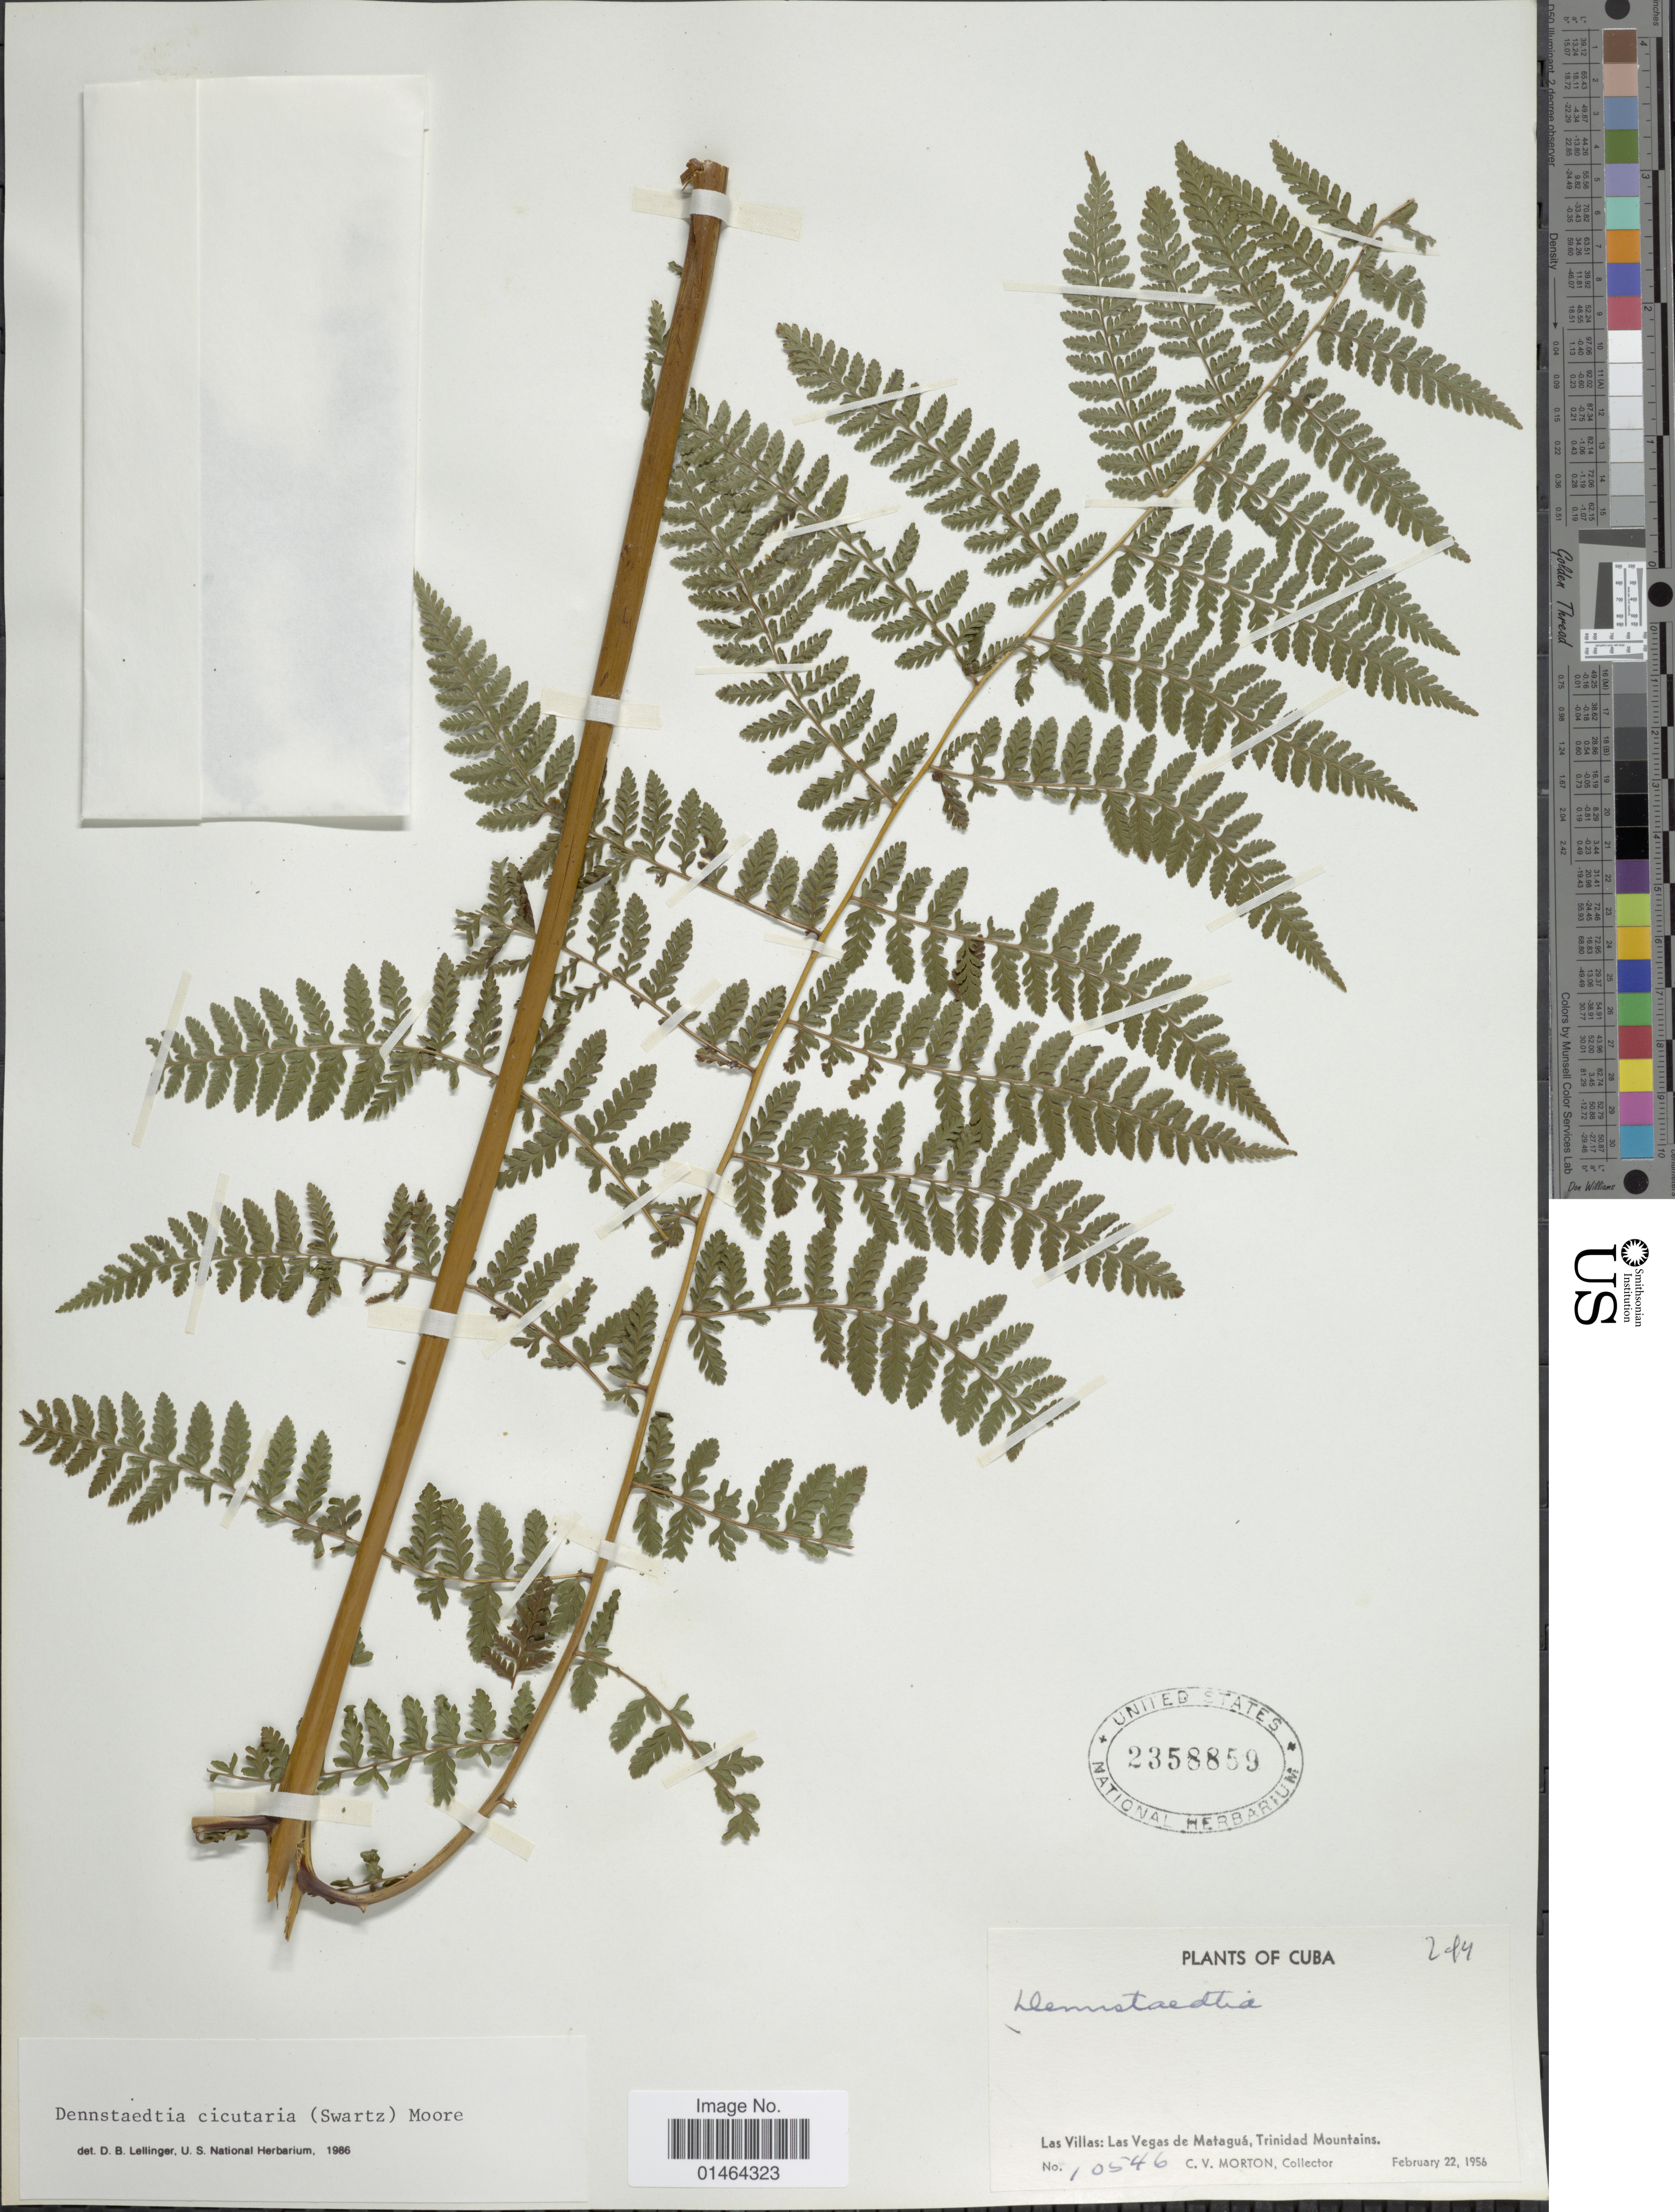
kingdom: Plantae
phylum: Tracheophyta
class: Polypodiopsida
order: Polypodiales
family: Dennstaedtiaceae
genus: Dennstaedtia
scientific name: Dennstaedtia cicutaria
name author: (Sw.) T. Moore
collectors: C. V. Morton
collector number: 10546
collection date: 1956-02-22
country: Cuba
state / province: Las Villas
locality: Las Vegas de Mataguá, Trinidad Mountains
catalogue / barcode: US 2358859